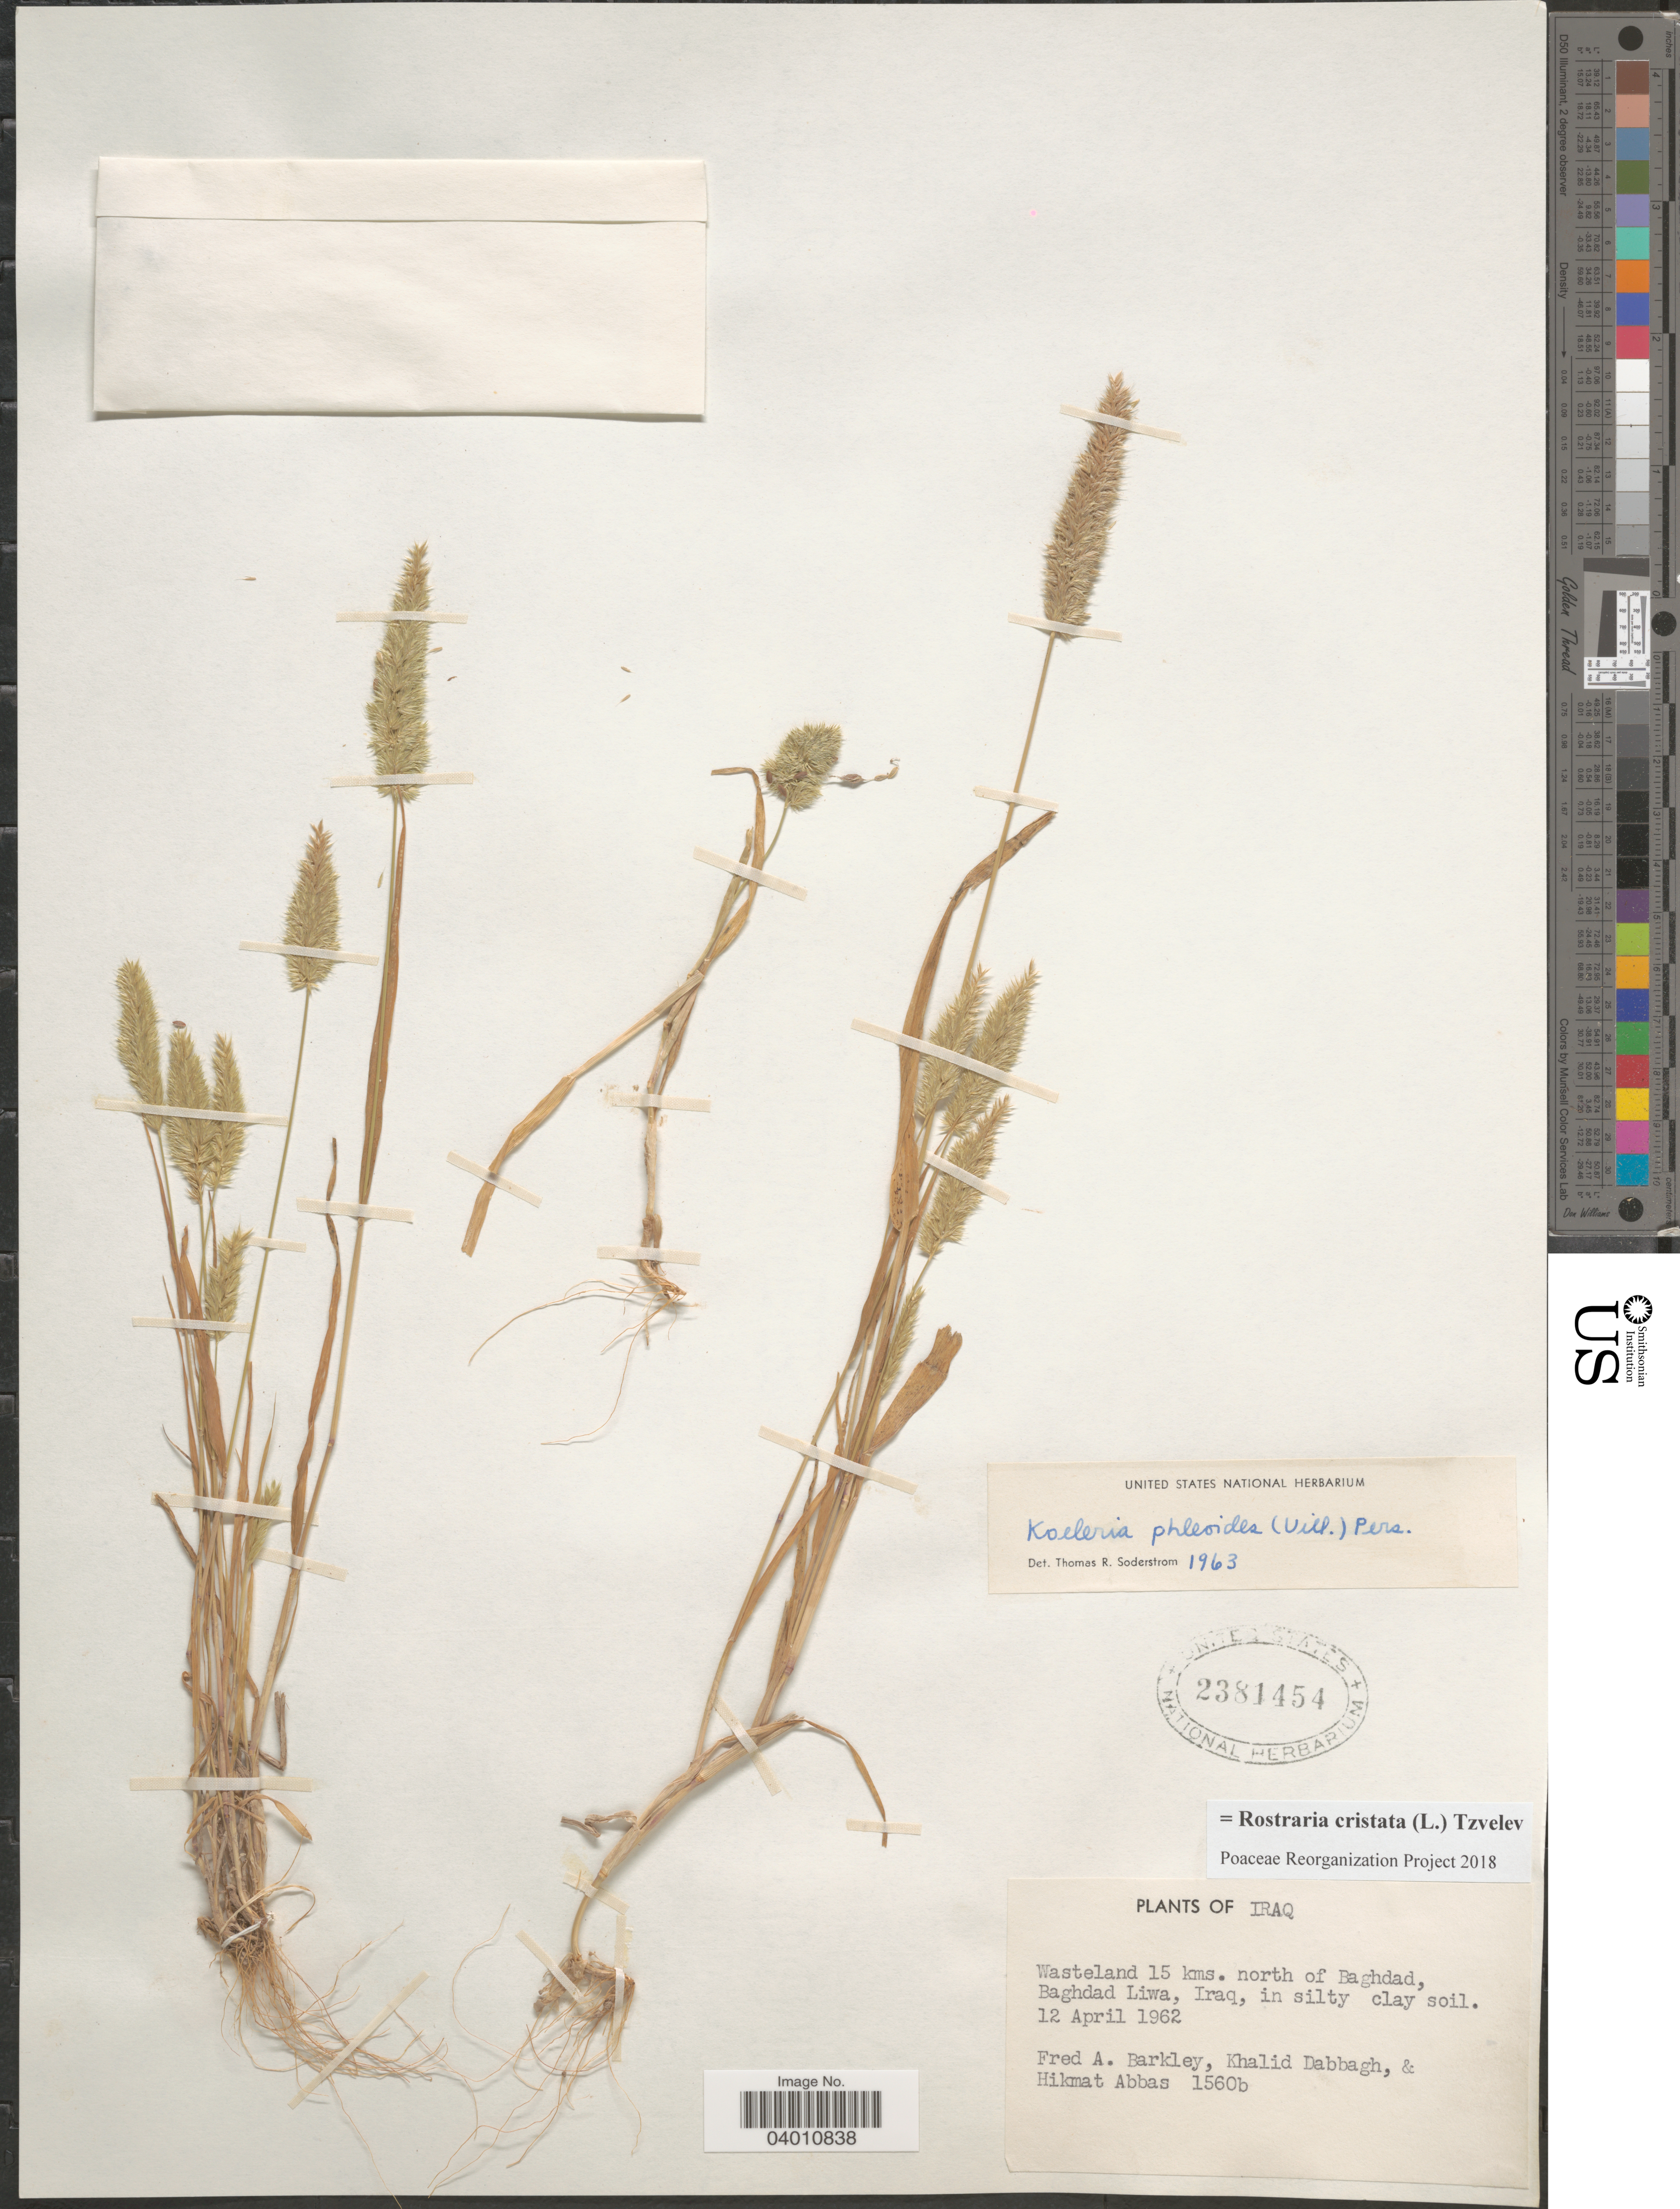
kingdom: Plantae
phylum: Tracheophyta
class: Liliopsida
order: Poales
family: Poaceae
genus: Rostraria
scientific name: Rostraria cristata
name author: (L.) Tzvelev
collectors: F. A. Barkley, K. Dabbagh & H. Abbas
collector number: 1560b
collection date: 1962-04-12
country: Iraq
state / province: Baghdad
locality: Wasteland 15 kms. north of Baghdad, Baghdad Liwa.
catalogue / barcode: US 2381454